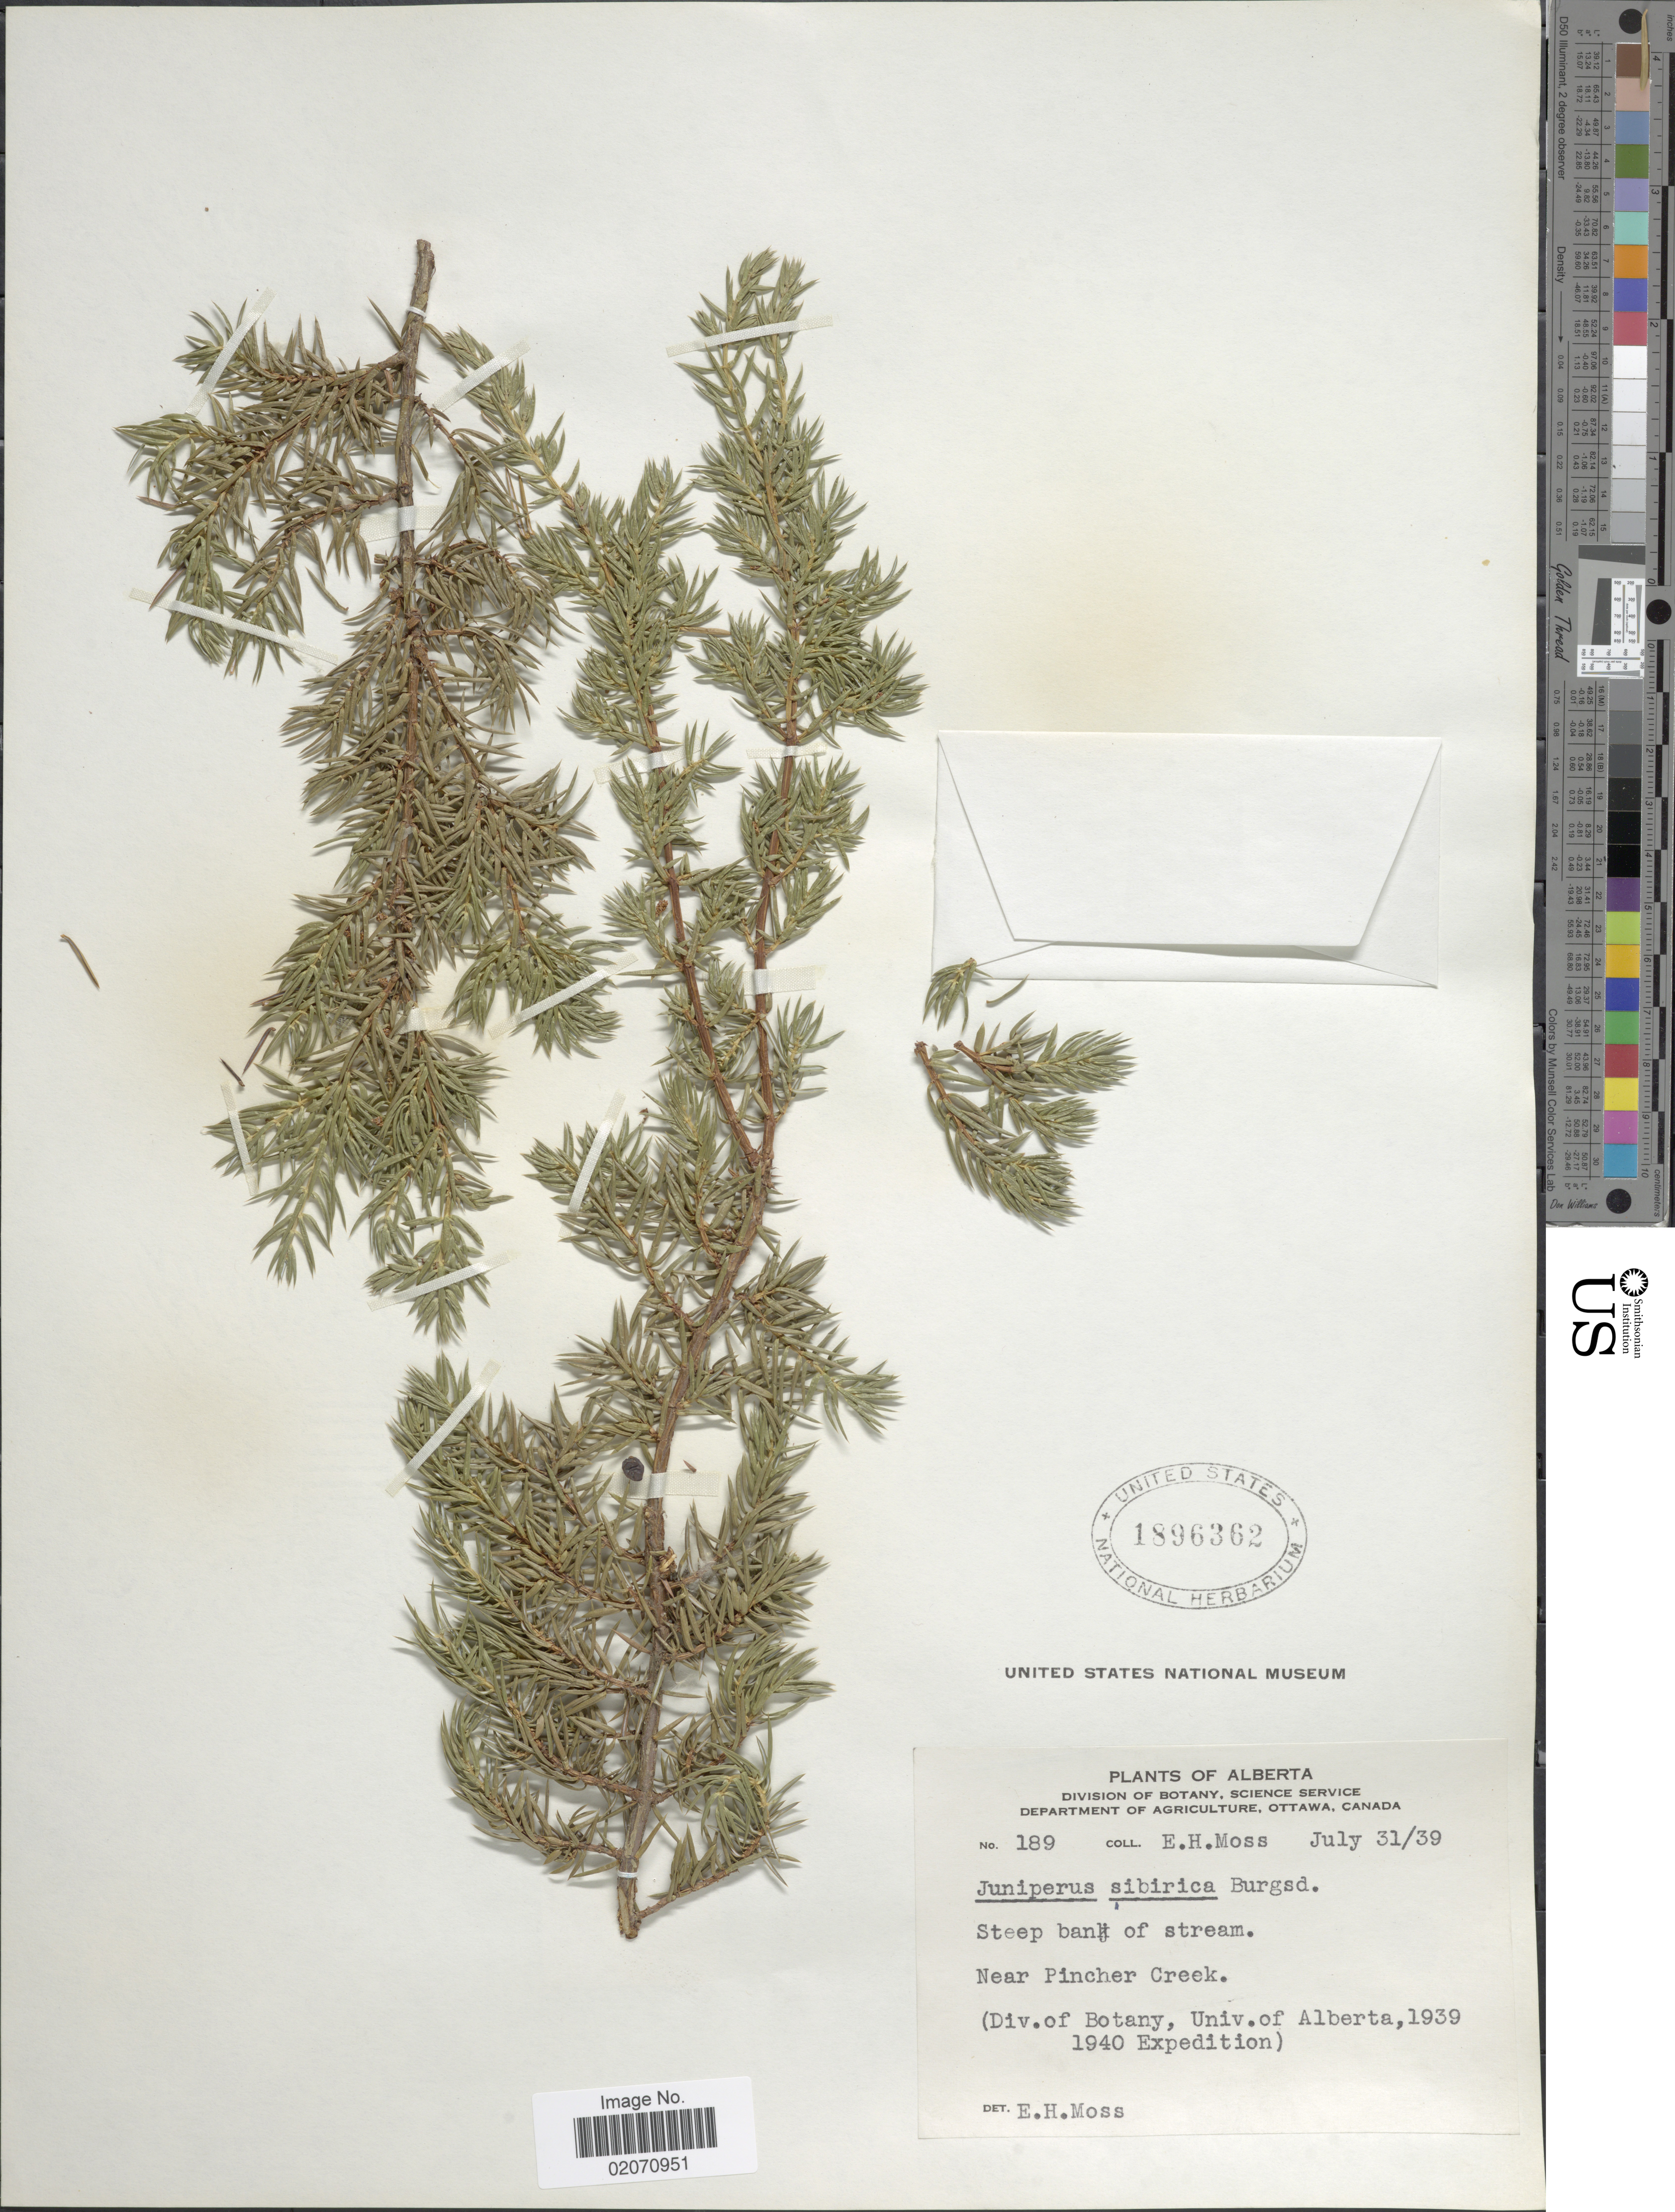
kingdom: Plantae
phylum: Tracheophyta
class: Pinopsida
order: Pinales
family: Cupressaceae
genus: Juniperus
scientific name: Juniperus communis subsp. nana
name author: (Willd.) Syme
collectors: E. Moss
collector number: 189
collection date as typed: Transcribed d/m/y: 31/7/39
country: Canada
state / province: Alberta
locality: Near Pincher Creek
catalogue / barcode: US 1896362